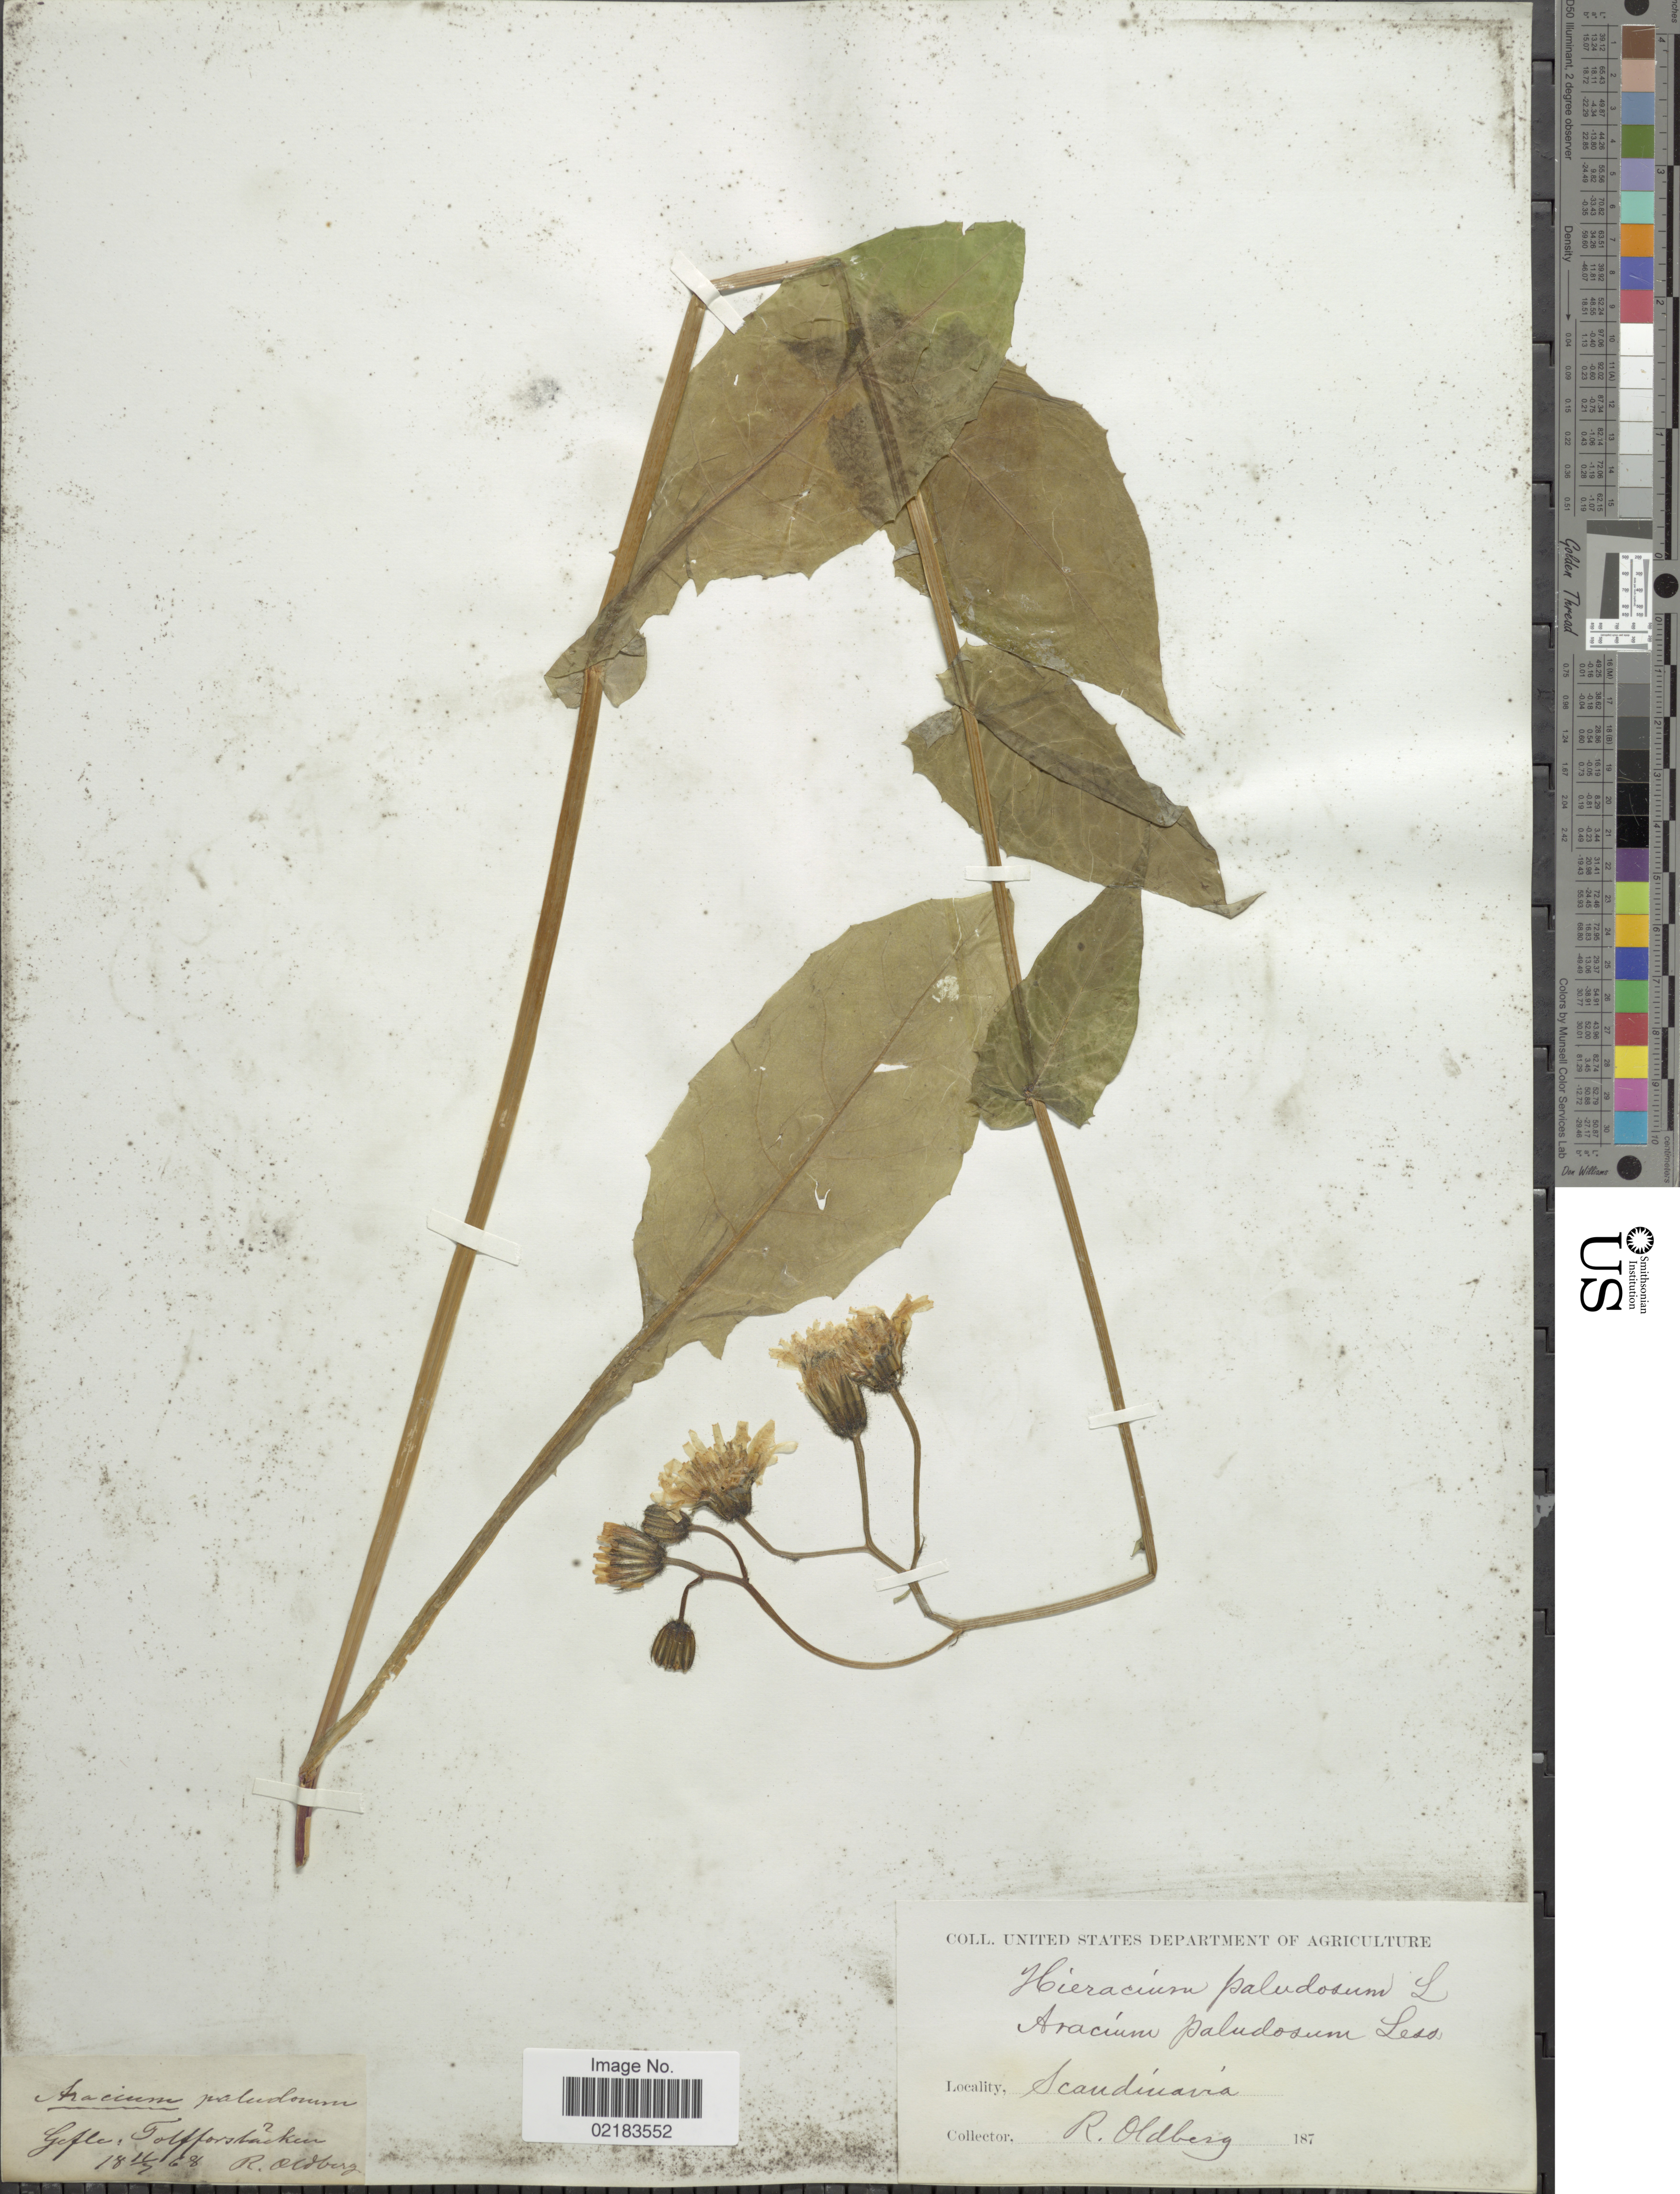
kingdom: Plantae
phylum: Tracheophyta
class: Magnoliopsida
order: Asterales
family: Asteraceae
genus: Crepis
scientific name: Crepis paludosa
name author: (L.) Moench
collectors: R. Oldberg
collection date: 1868-07-16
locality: Scandinavia, Gefte: Tolfforstacker [interpreted]